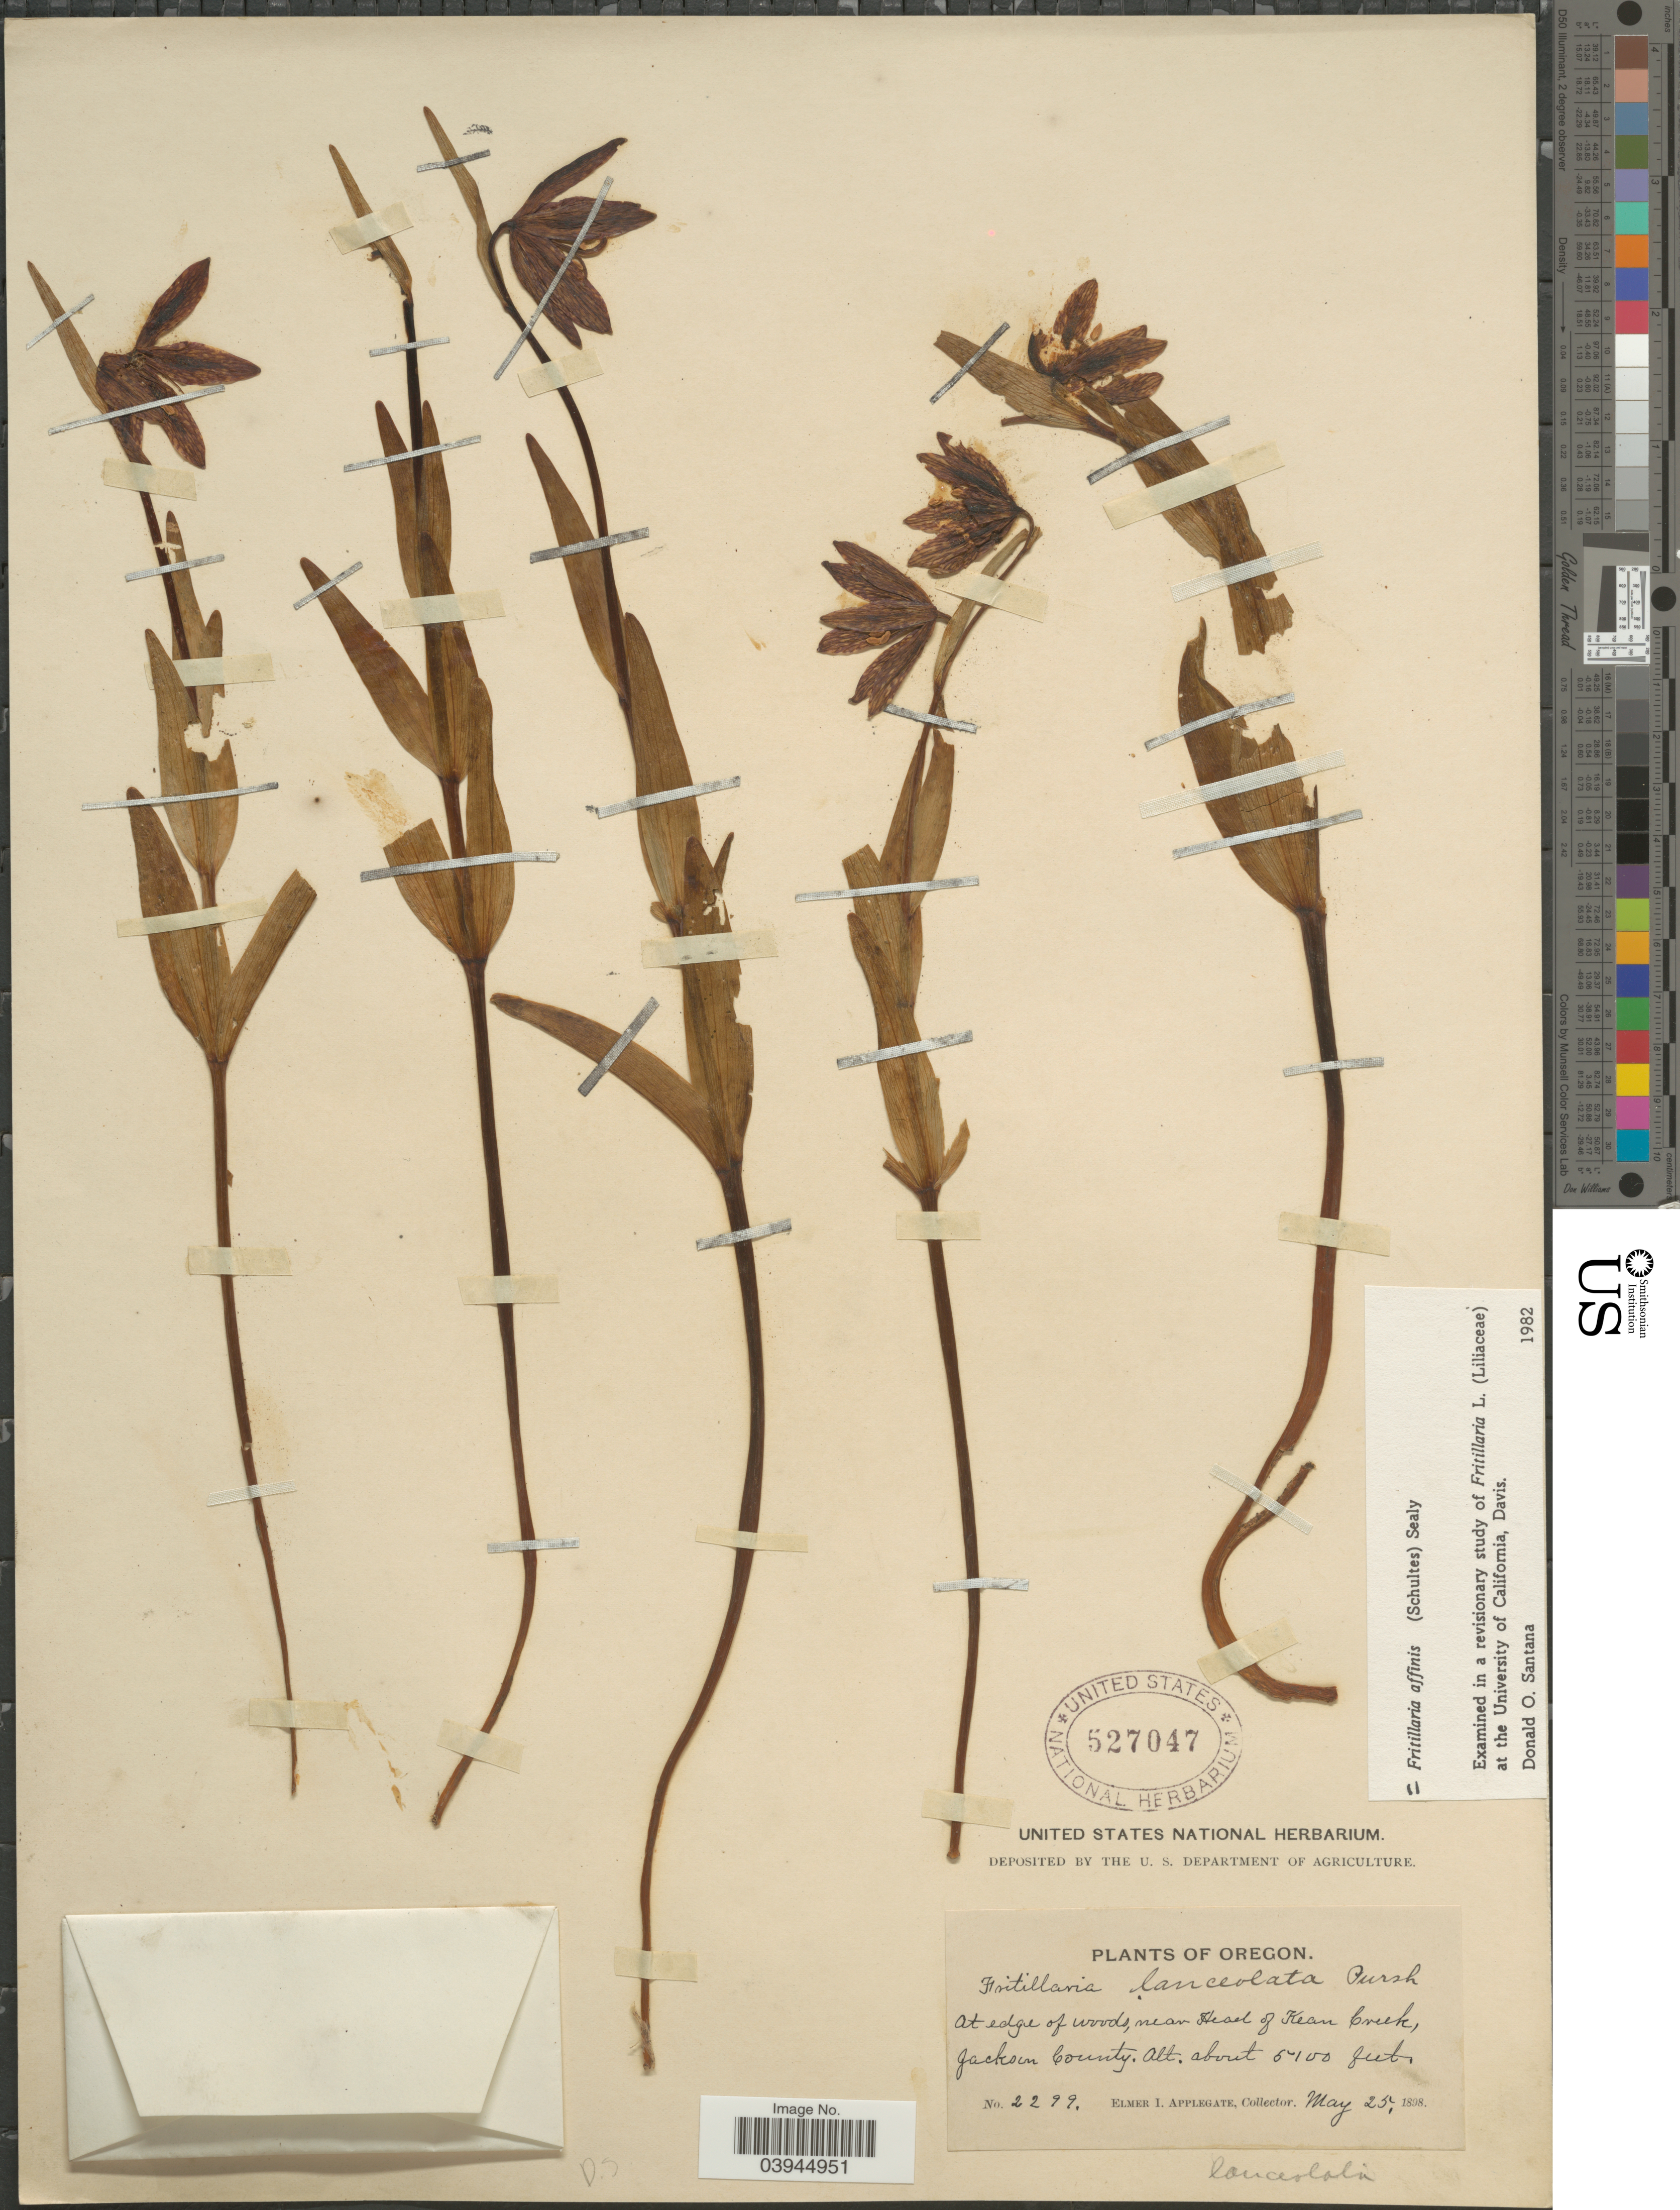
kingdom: Plantae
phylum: Tracheophyta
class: Liliopsida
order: Liliales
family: Liliaceae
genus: Fritillaria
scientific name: Fritillaria affinis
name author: (Schult. & Schult. f.) Sealy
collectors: E. I. Applegate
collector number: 2299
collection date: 1898-05-25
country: United States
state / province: Oregon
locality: At edge of woods, near Head of Kean Creek, Jackson County.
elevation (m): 1554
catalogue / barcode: US 527047